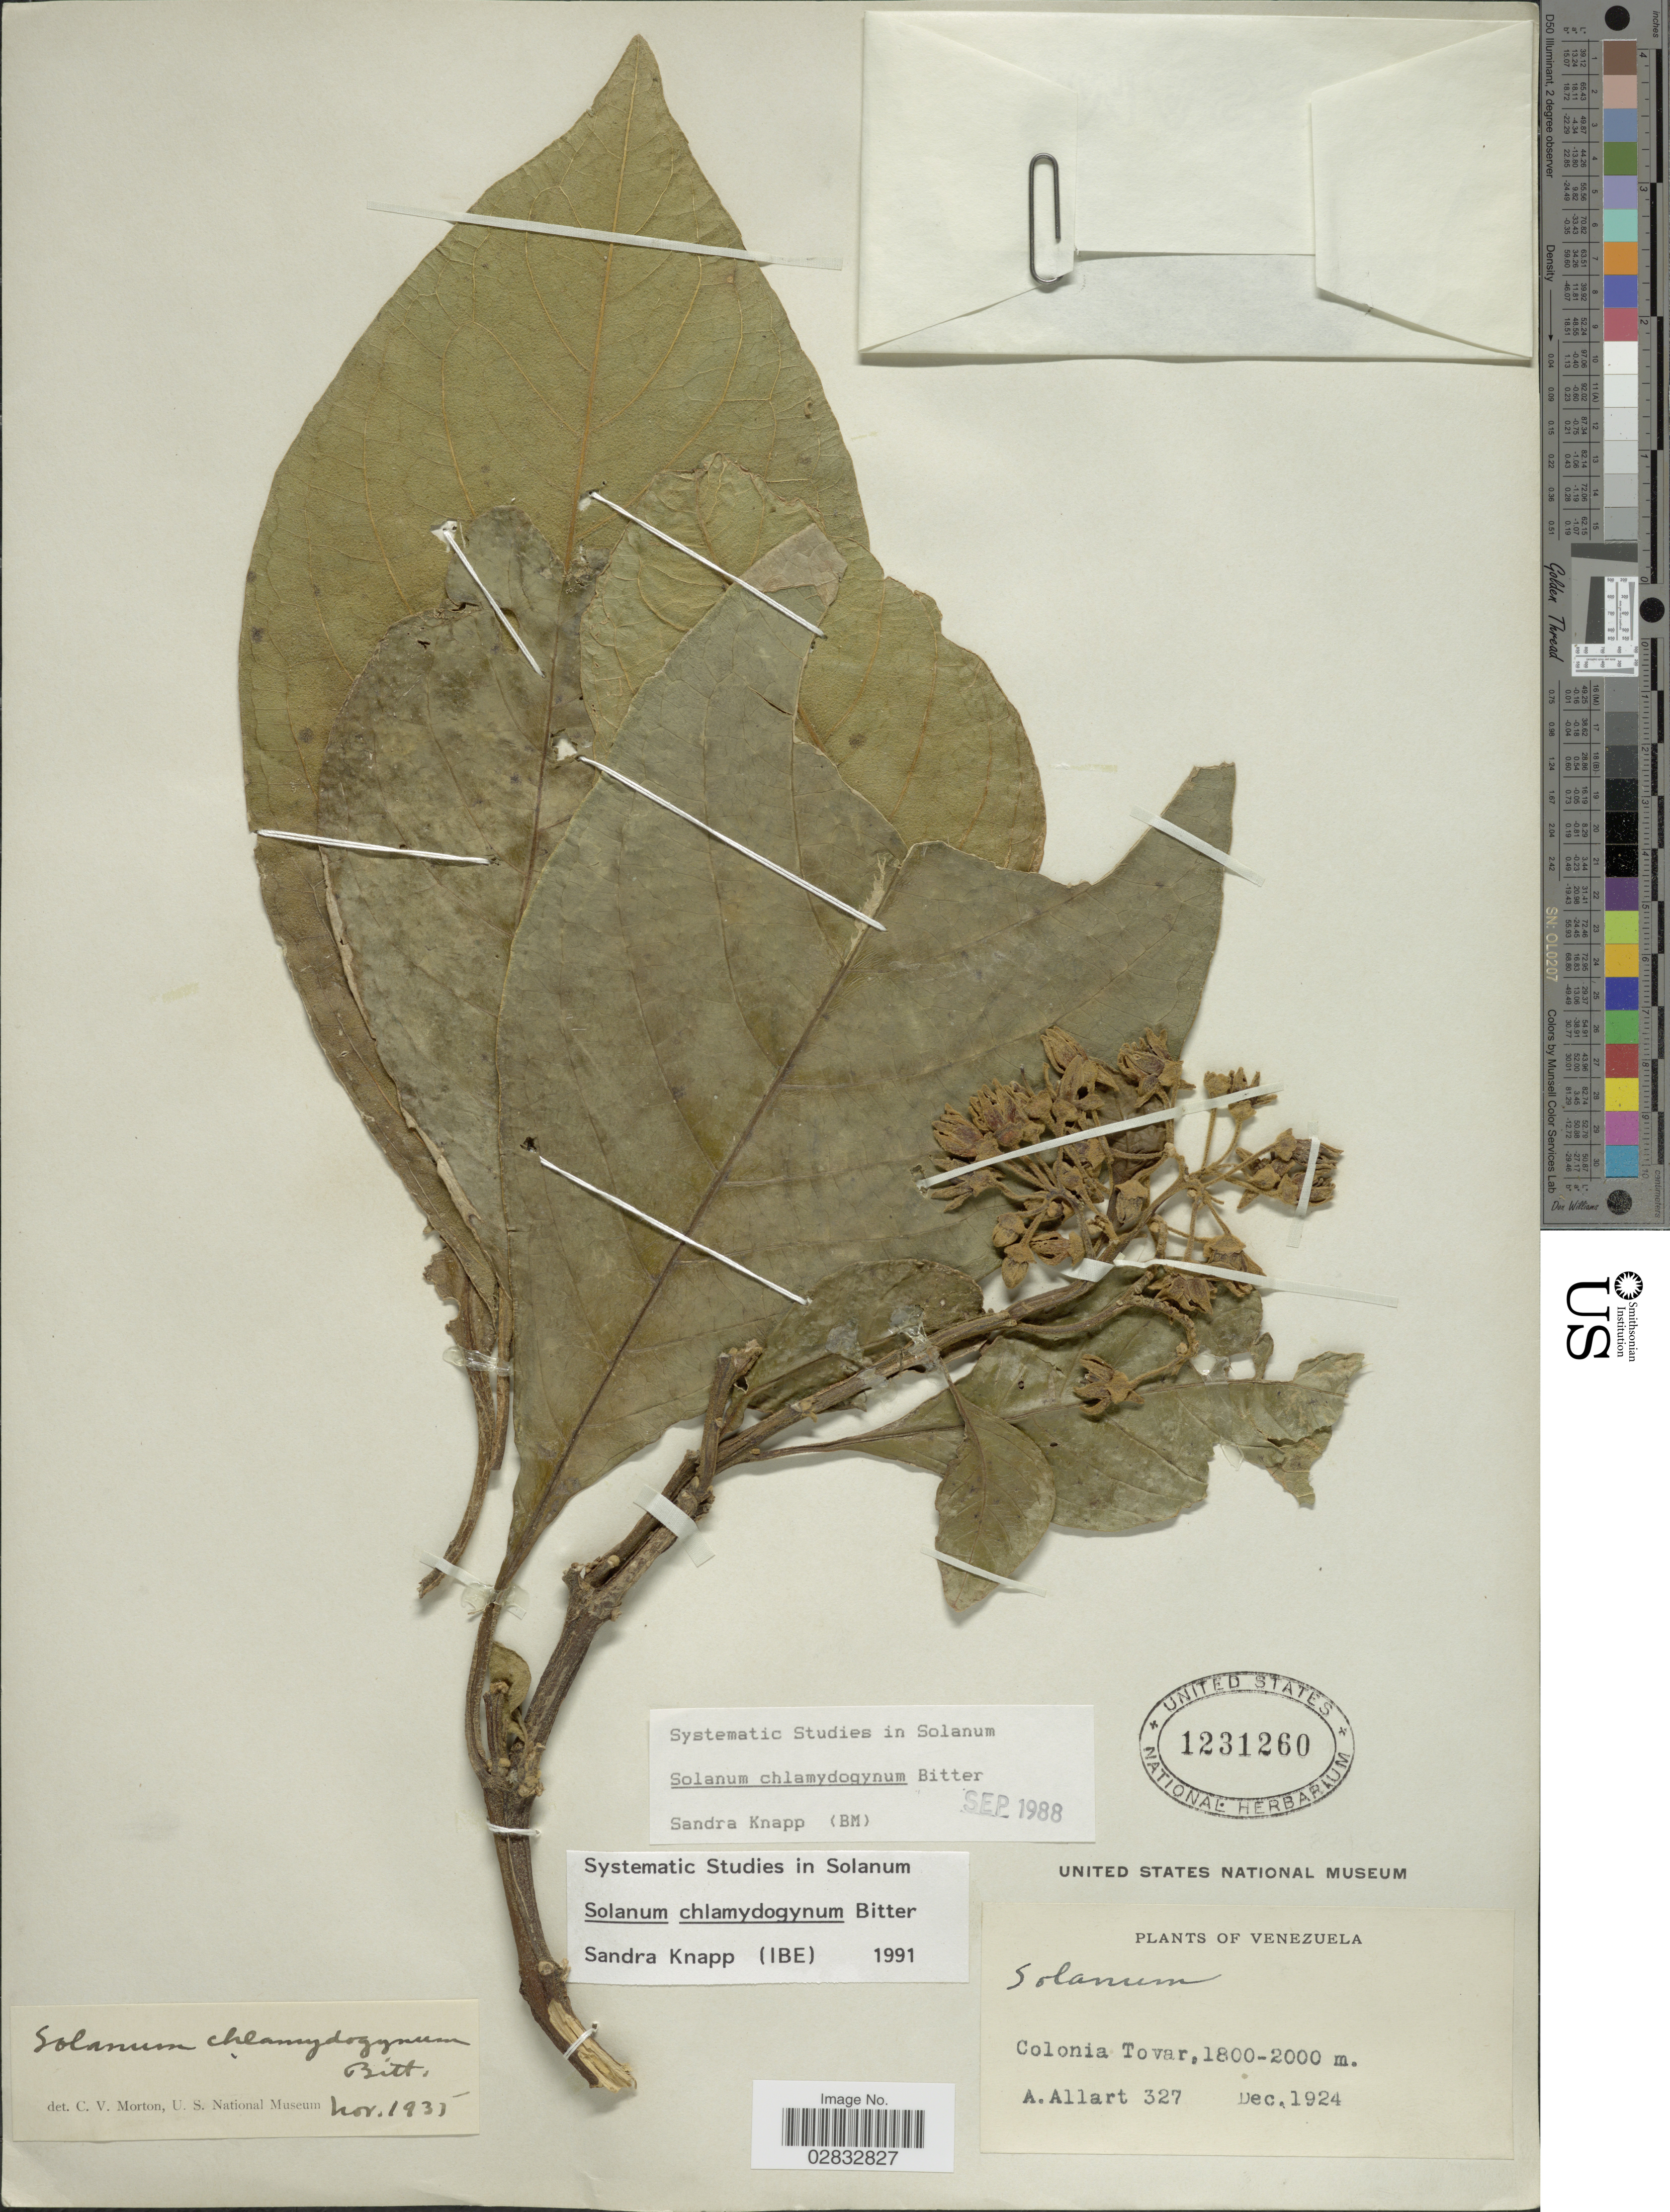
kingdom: Plantae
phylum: Tracheophyta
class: Magnoliopsida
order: Solanales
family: Solanaceae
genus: Solanum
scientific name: Solanum chlamydogynum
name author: Bitter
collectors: A. Allart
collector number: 327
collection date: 1924-12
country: Venezuela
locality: Colonia Tovar.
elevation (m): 1800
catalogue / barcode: US 1231260